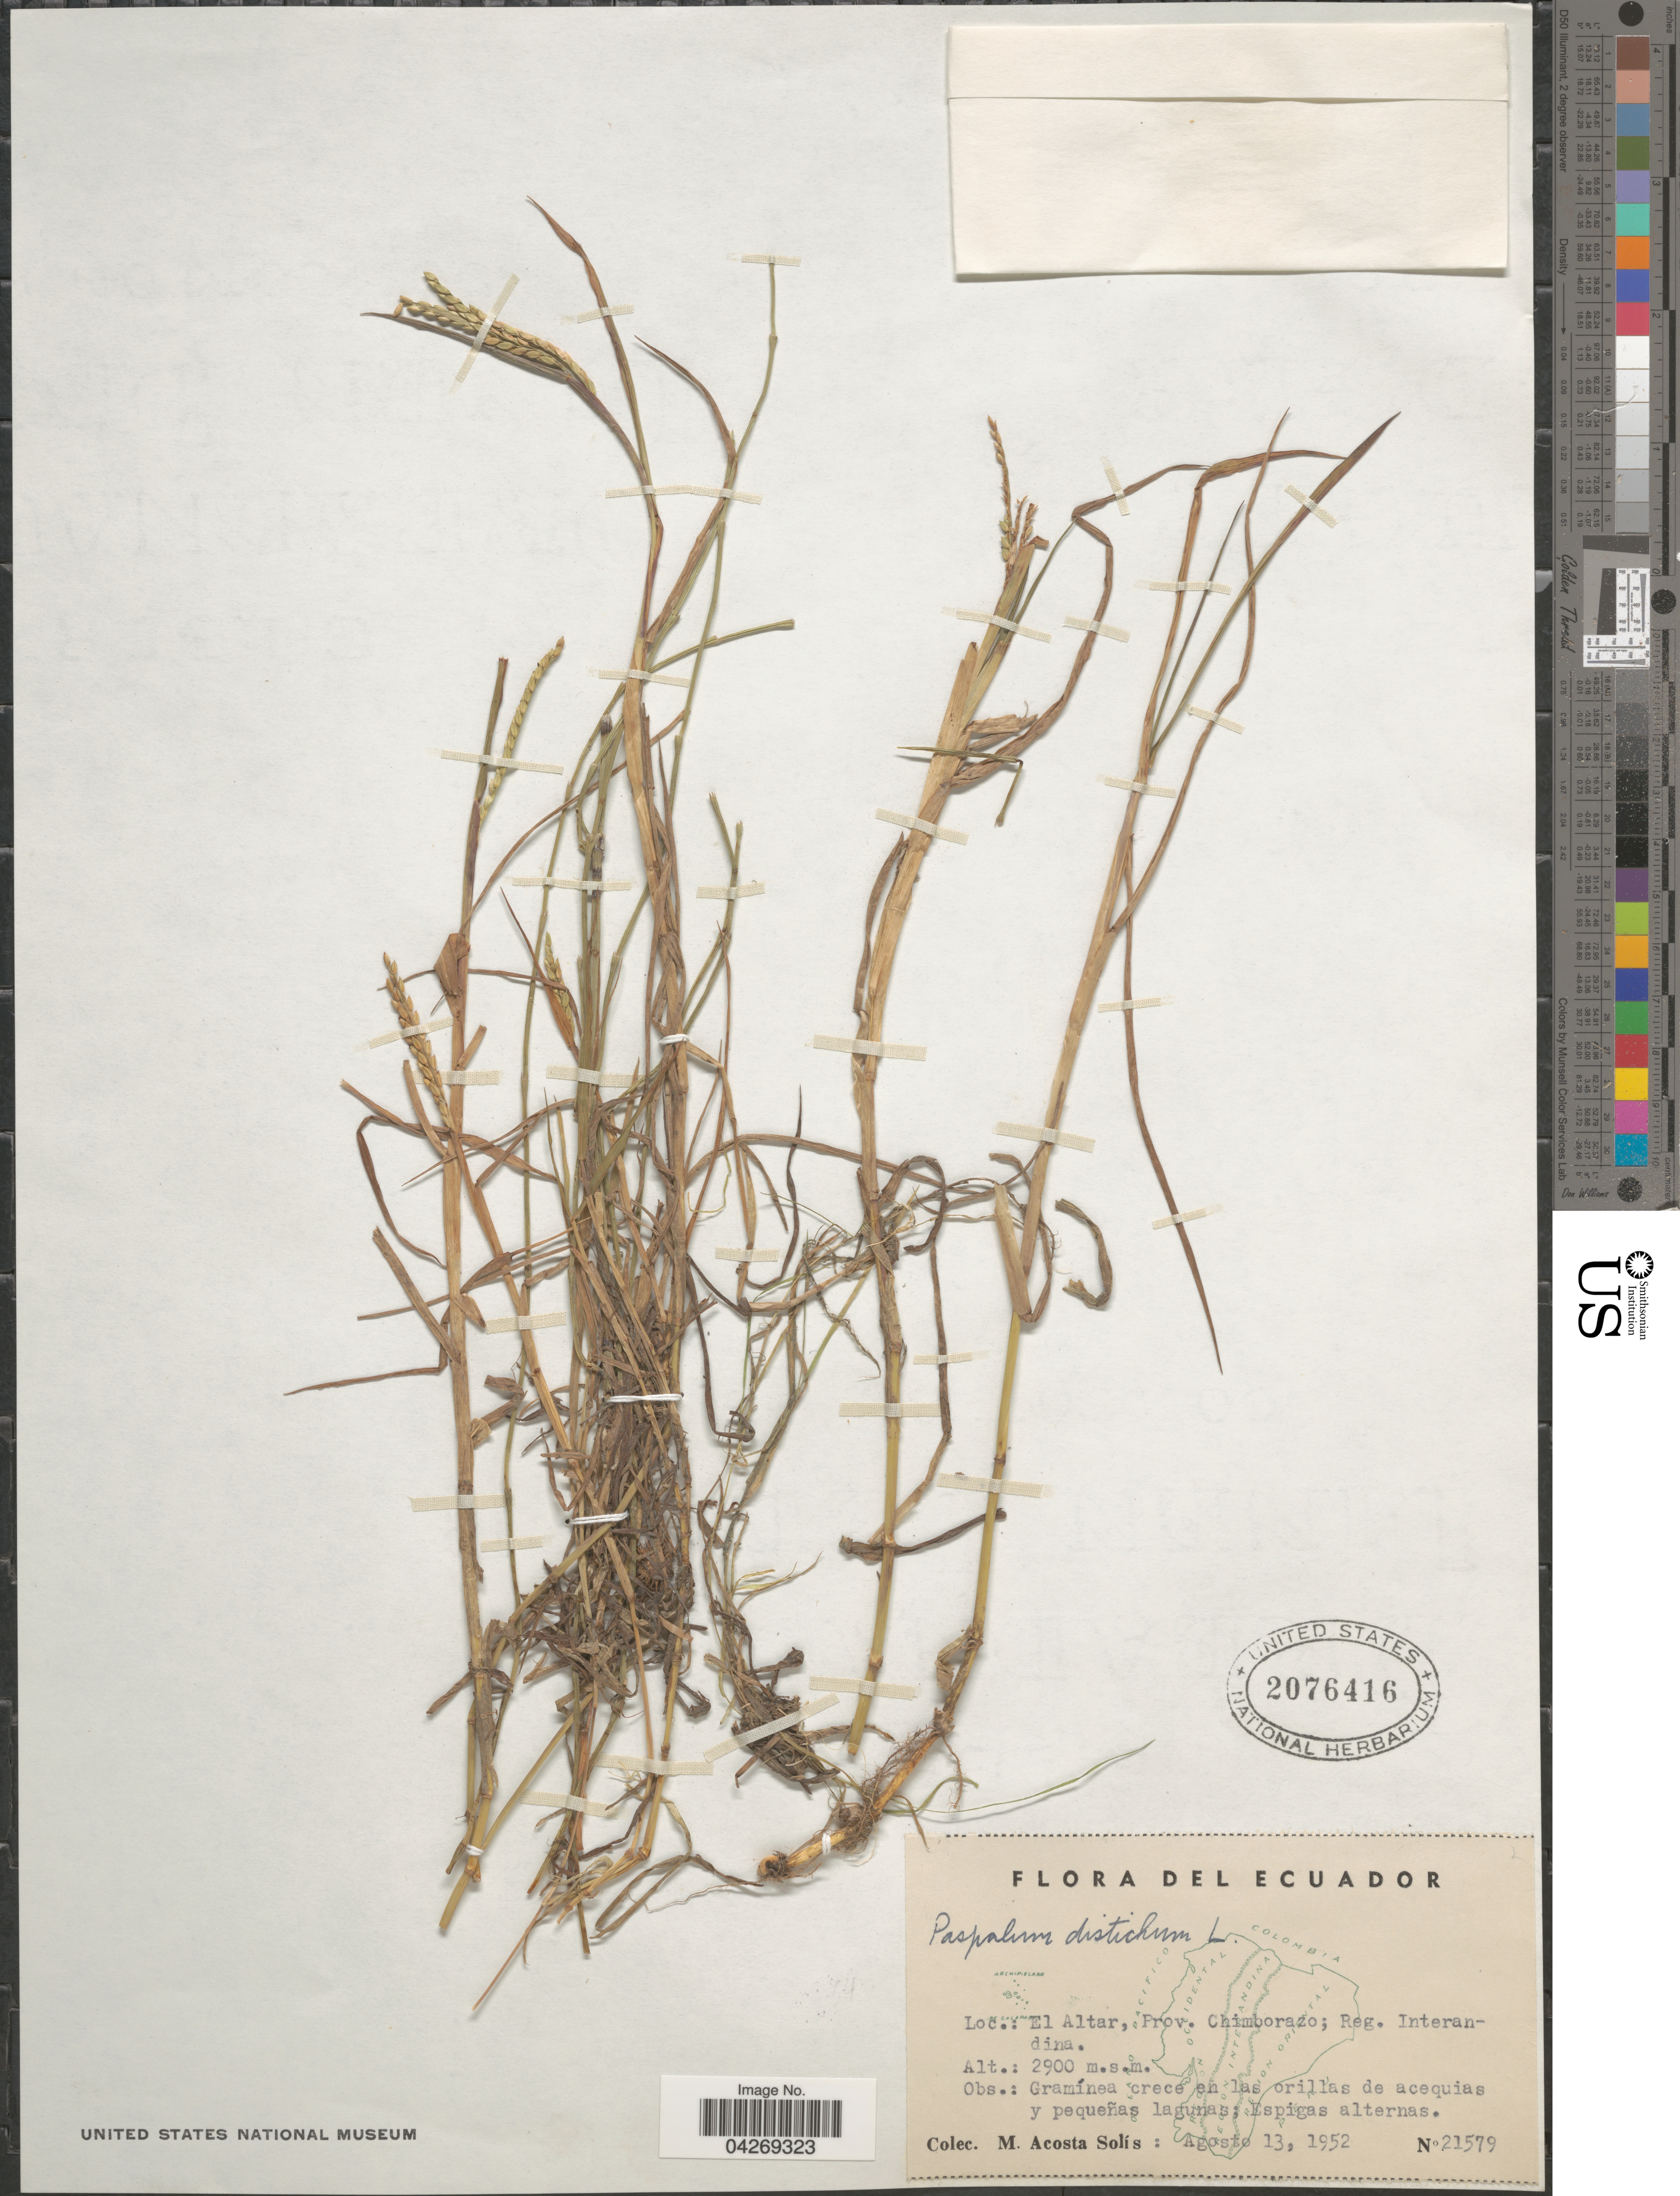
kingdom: Plantae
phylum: Tracheophyta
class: Liliopsida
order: Poales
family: Poaceae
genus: Paspalum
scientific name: Paspalum distichum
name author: L.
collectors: M. Acosta Solis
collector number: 21579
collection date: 1952-08-13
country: Ecuador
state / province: Chimborazo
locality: El Altar; Reg. Interandina.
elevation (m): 2900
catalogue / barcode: US 2076416